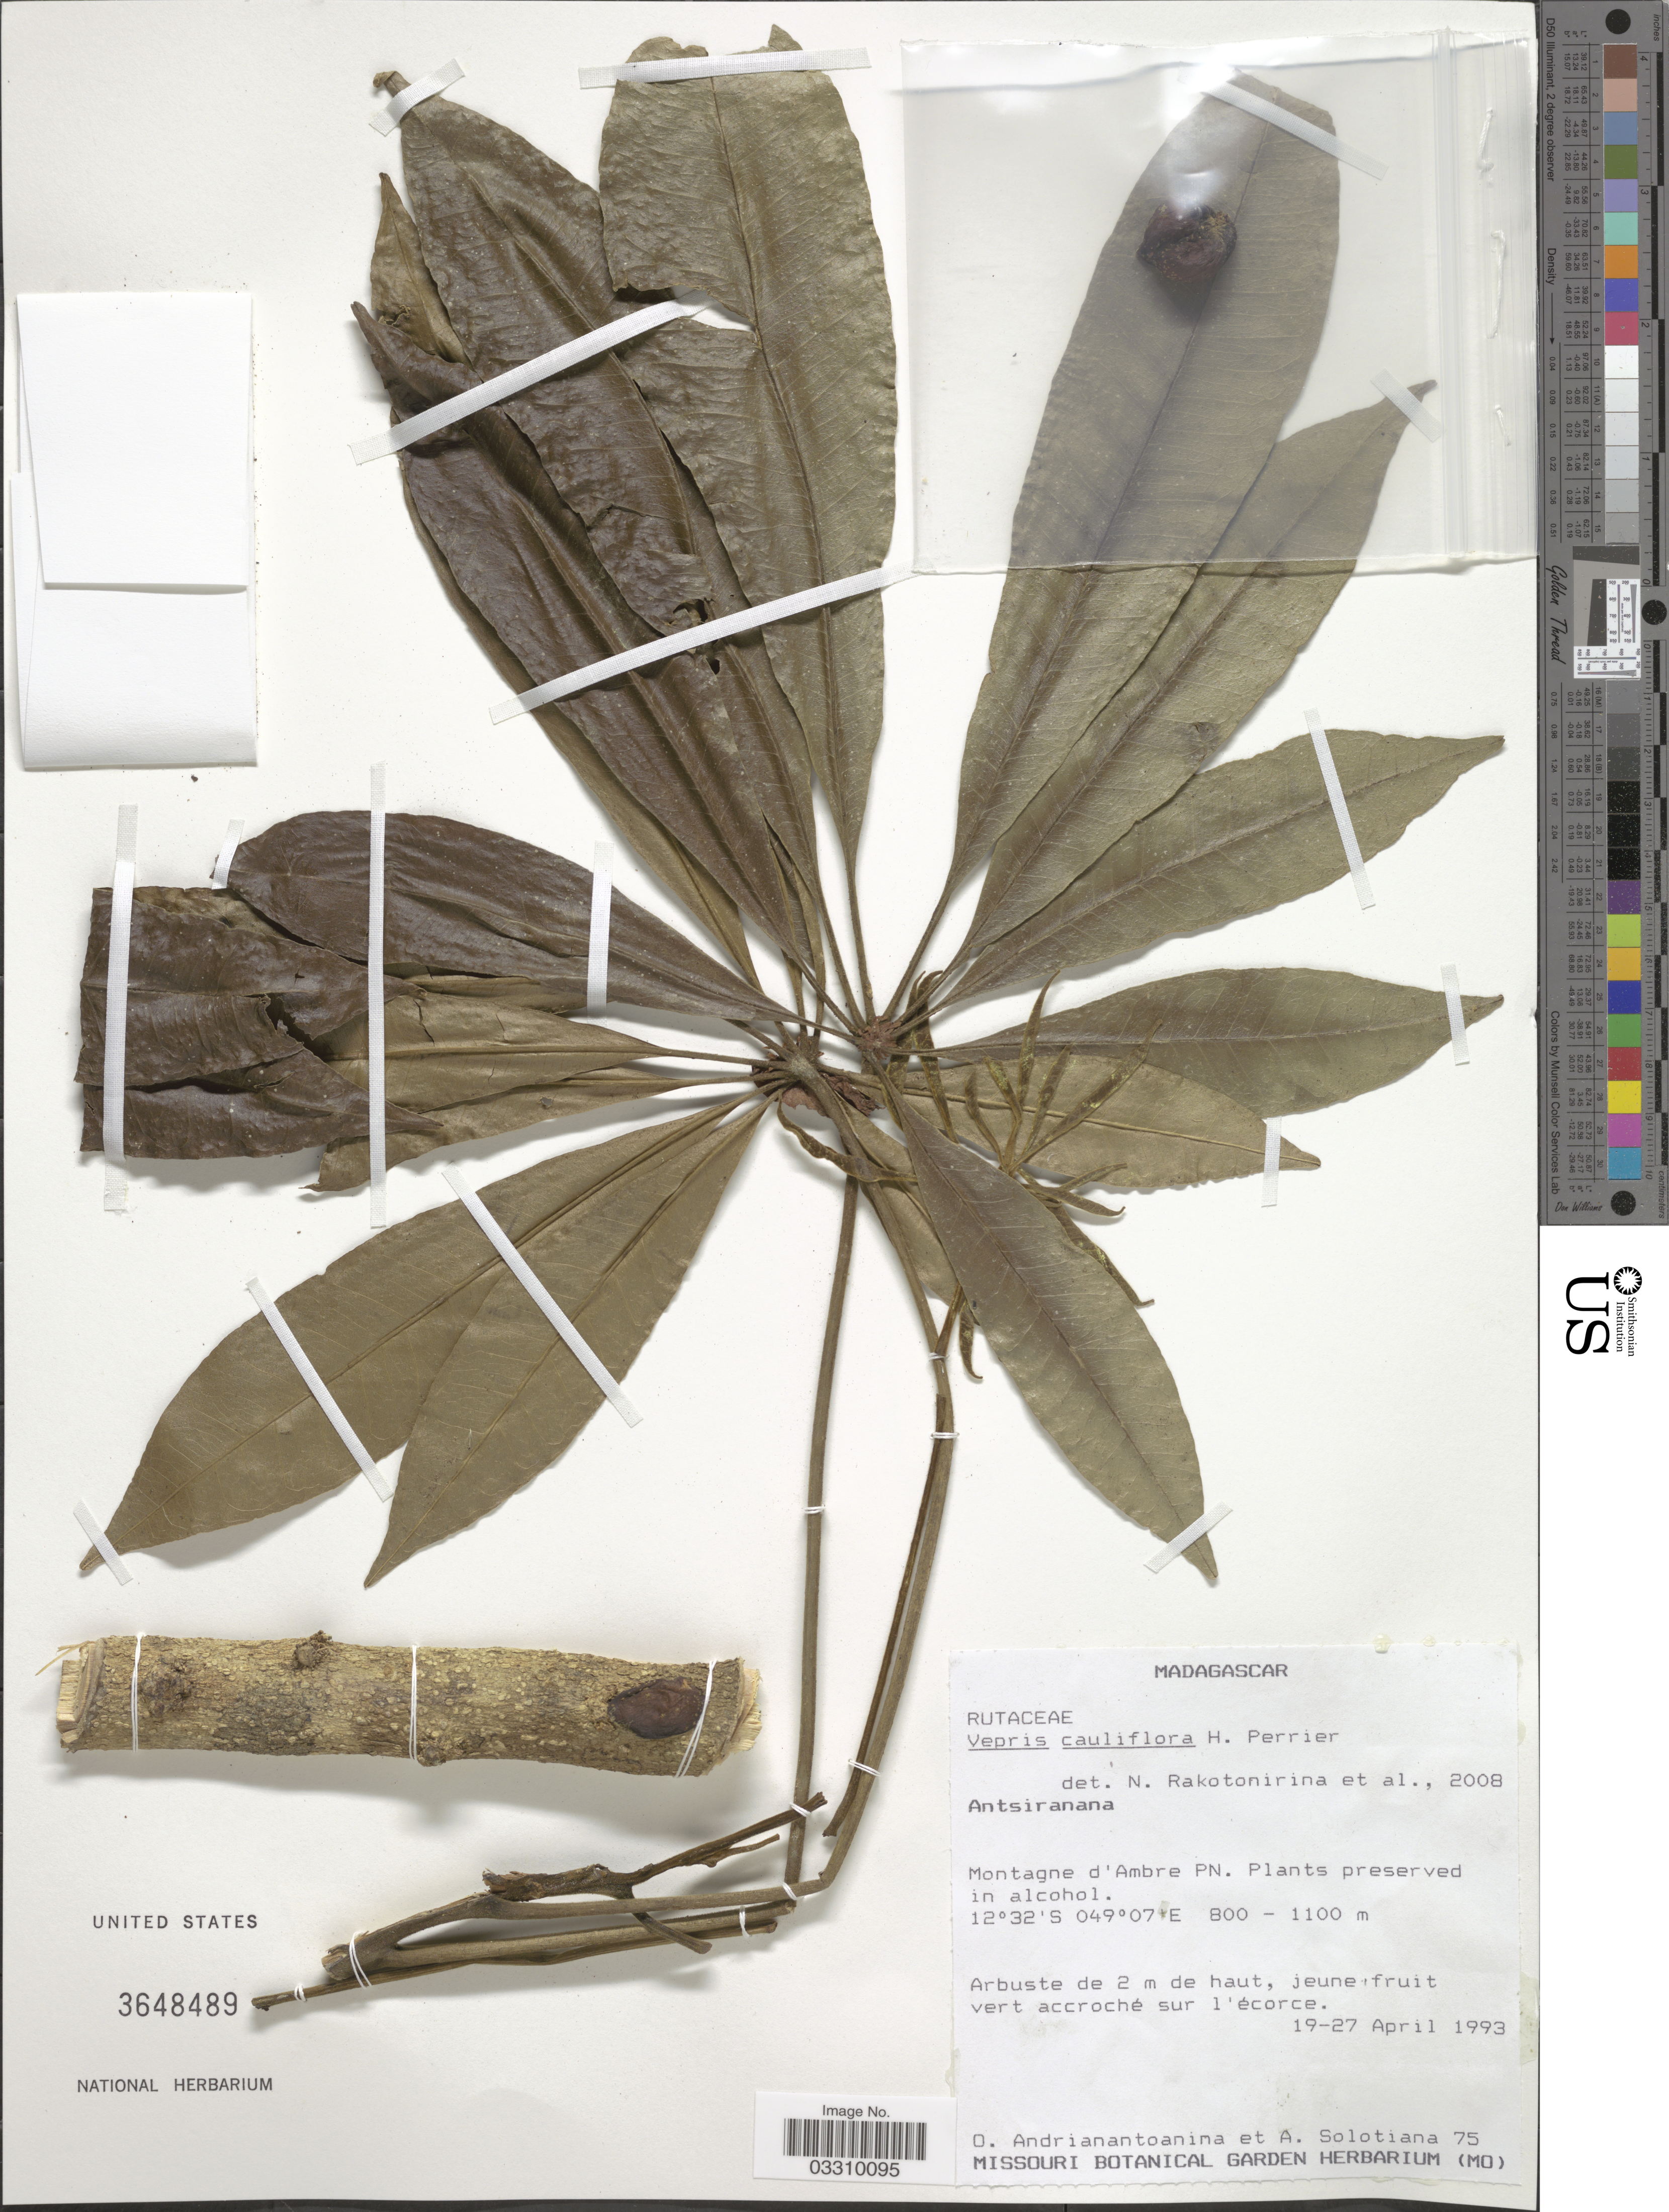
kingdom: Plantae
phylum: Tracheophyta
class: Magnoliopsida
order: Sapindales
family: Rutaceae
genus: Vepris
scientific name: Vepris cauliflora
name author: H. Perrier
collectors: O. Andrianantoanina & A. Solotiana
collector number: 75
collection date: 1993-04-19/1993-04-27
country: Madagascar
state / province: Diana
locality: Montagne d'Ambre PN.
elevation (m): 800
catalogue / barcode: US 3648489